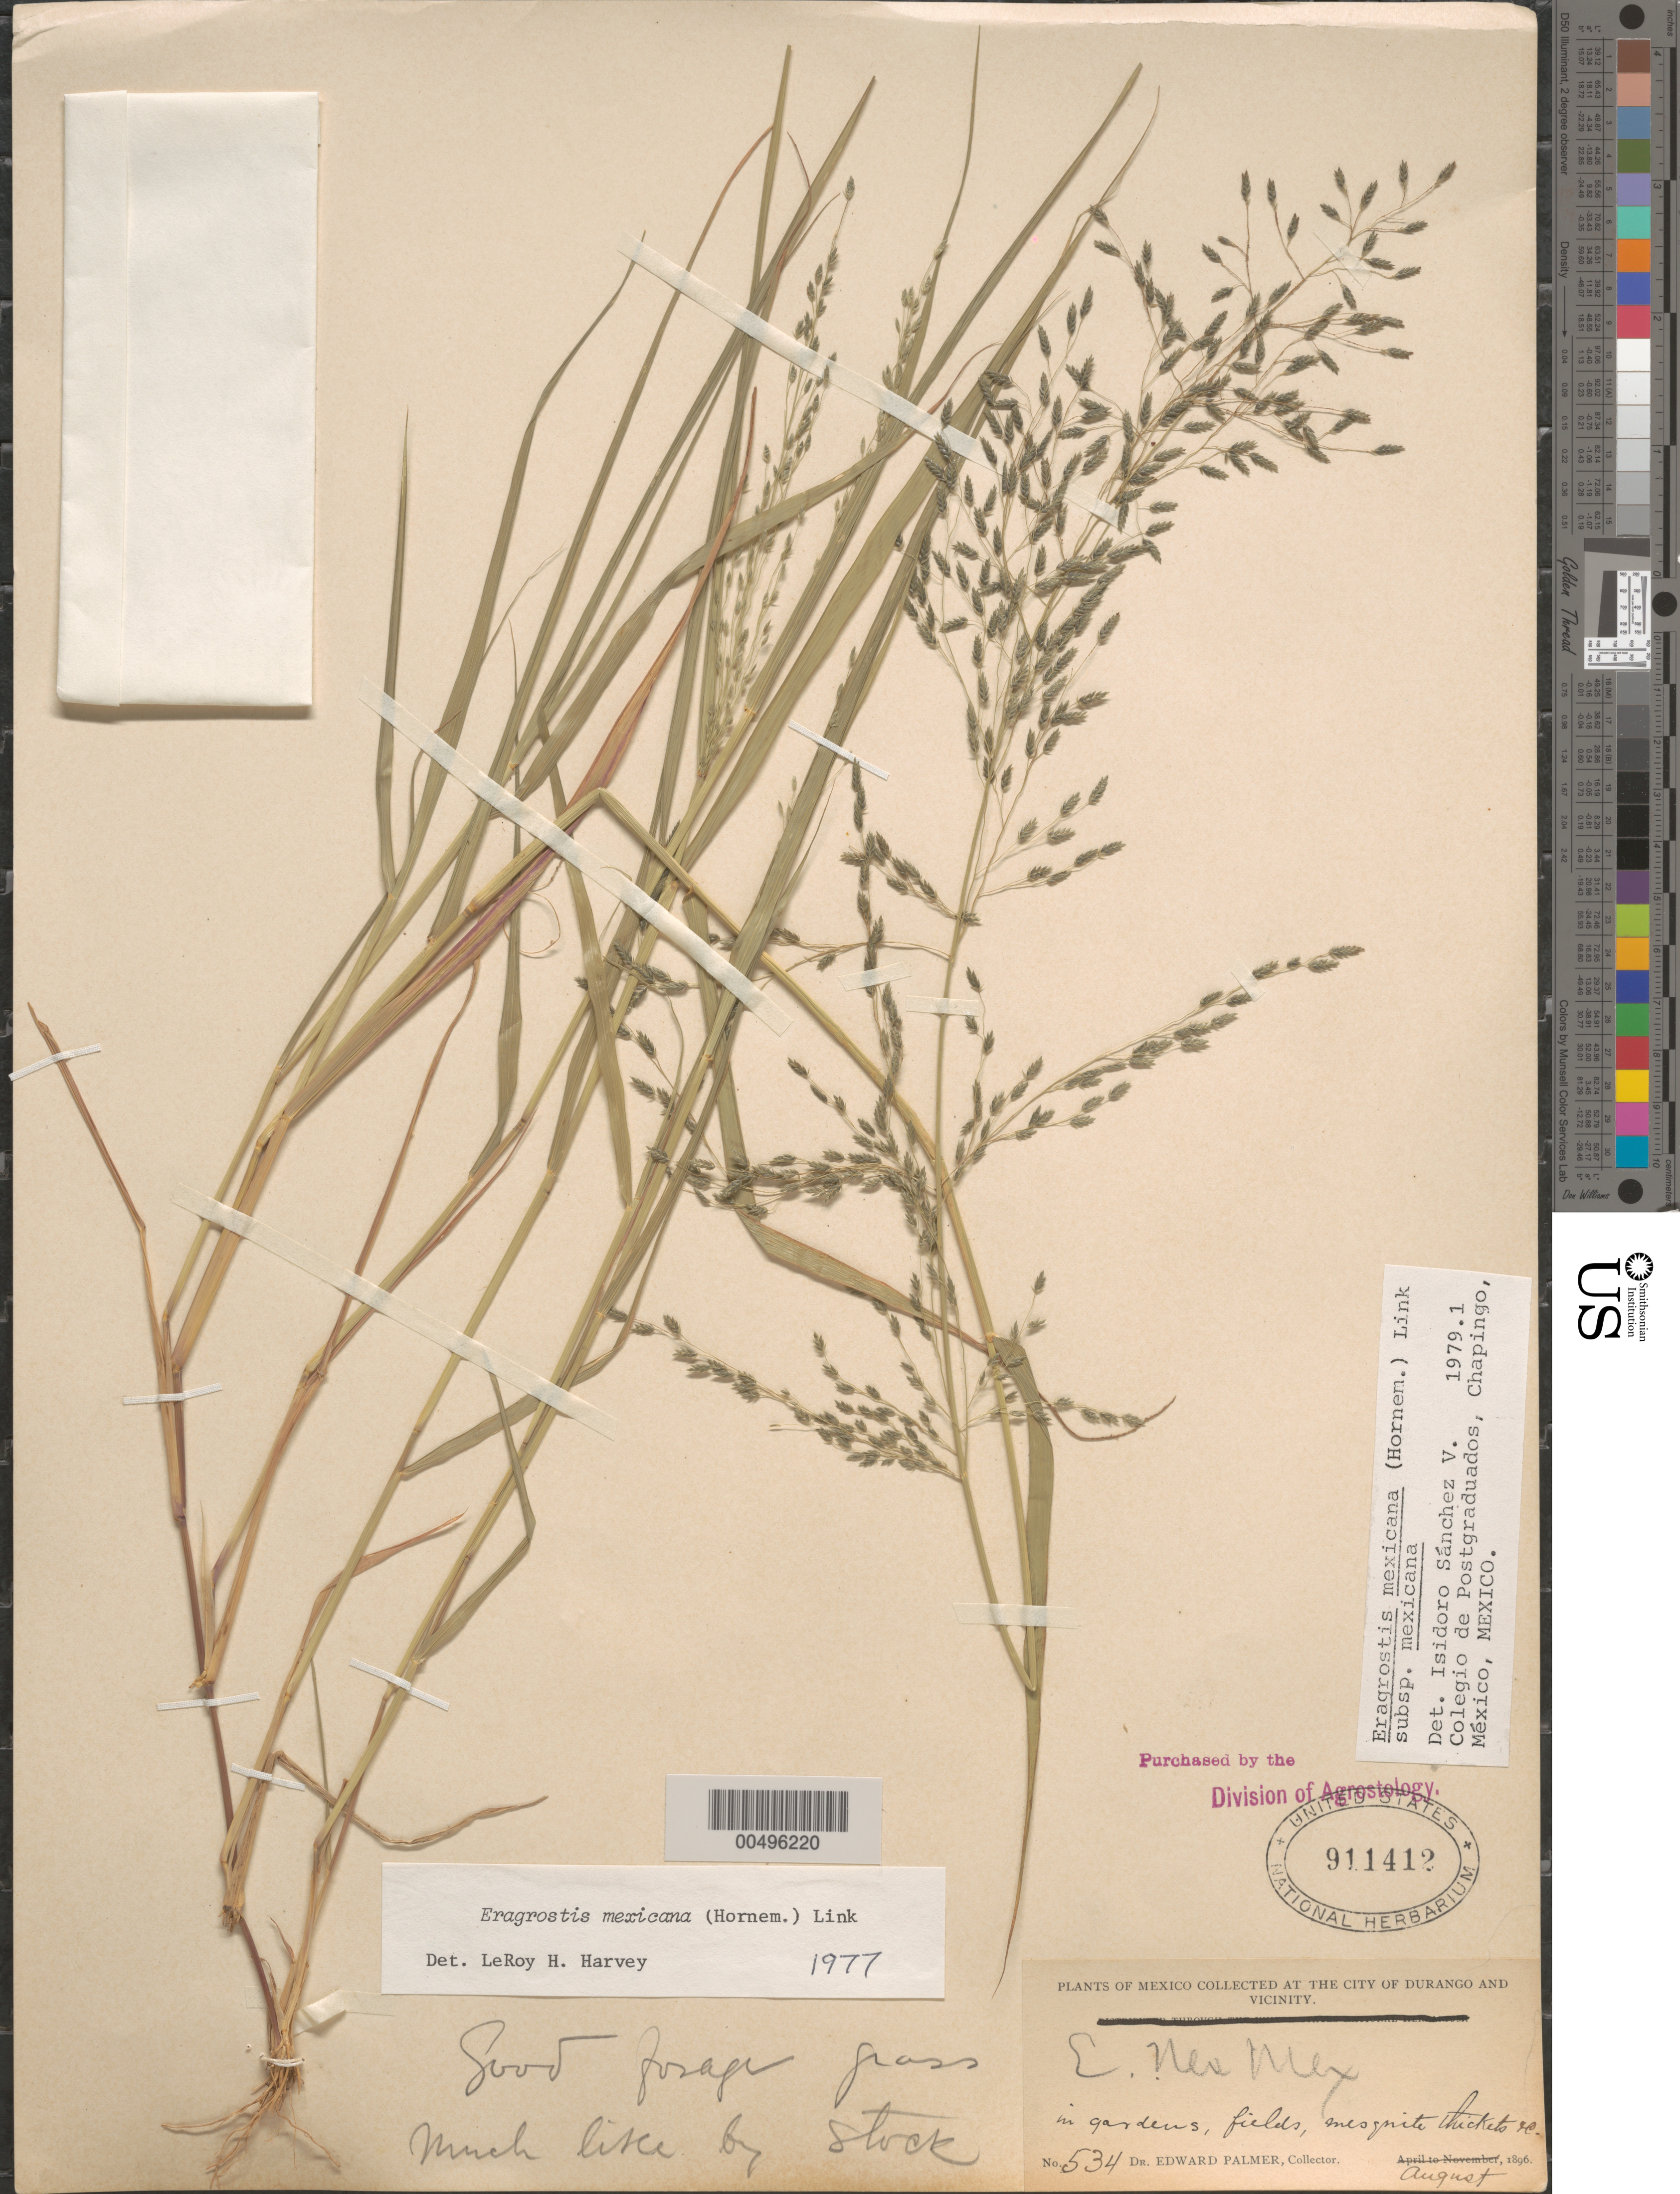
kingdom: Plantae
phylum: Tracheophyta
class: Liliopsida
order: Poales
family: Poaceae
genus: Eragrostis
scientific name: Eragrostis mexicana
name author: (Hornem.) Link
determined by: Sánchez Vega, I. M.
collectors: E. Palmer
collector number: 534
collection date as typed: Aug 1896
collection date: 1896-08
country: Mexico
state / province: Durango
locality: City of Durango and vicinity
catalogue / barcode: US 911412